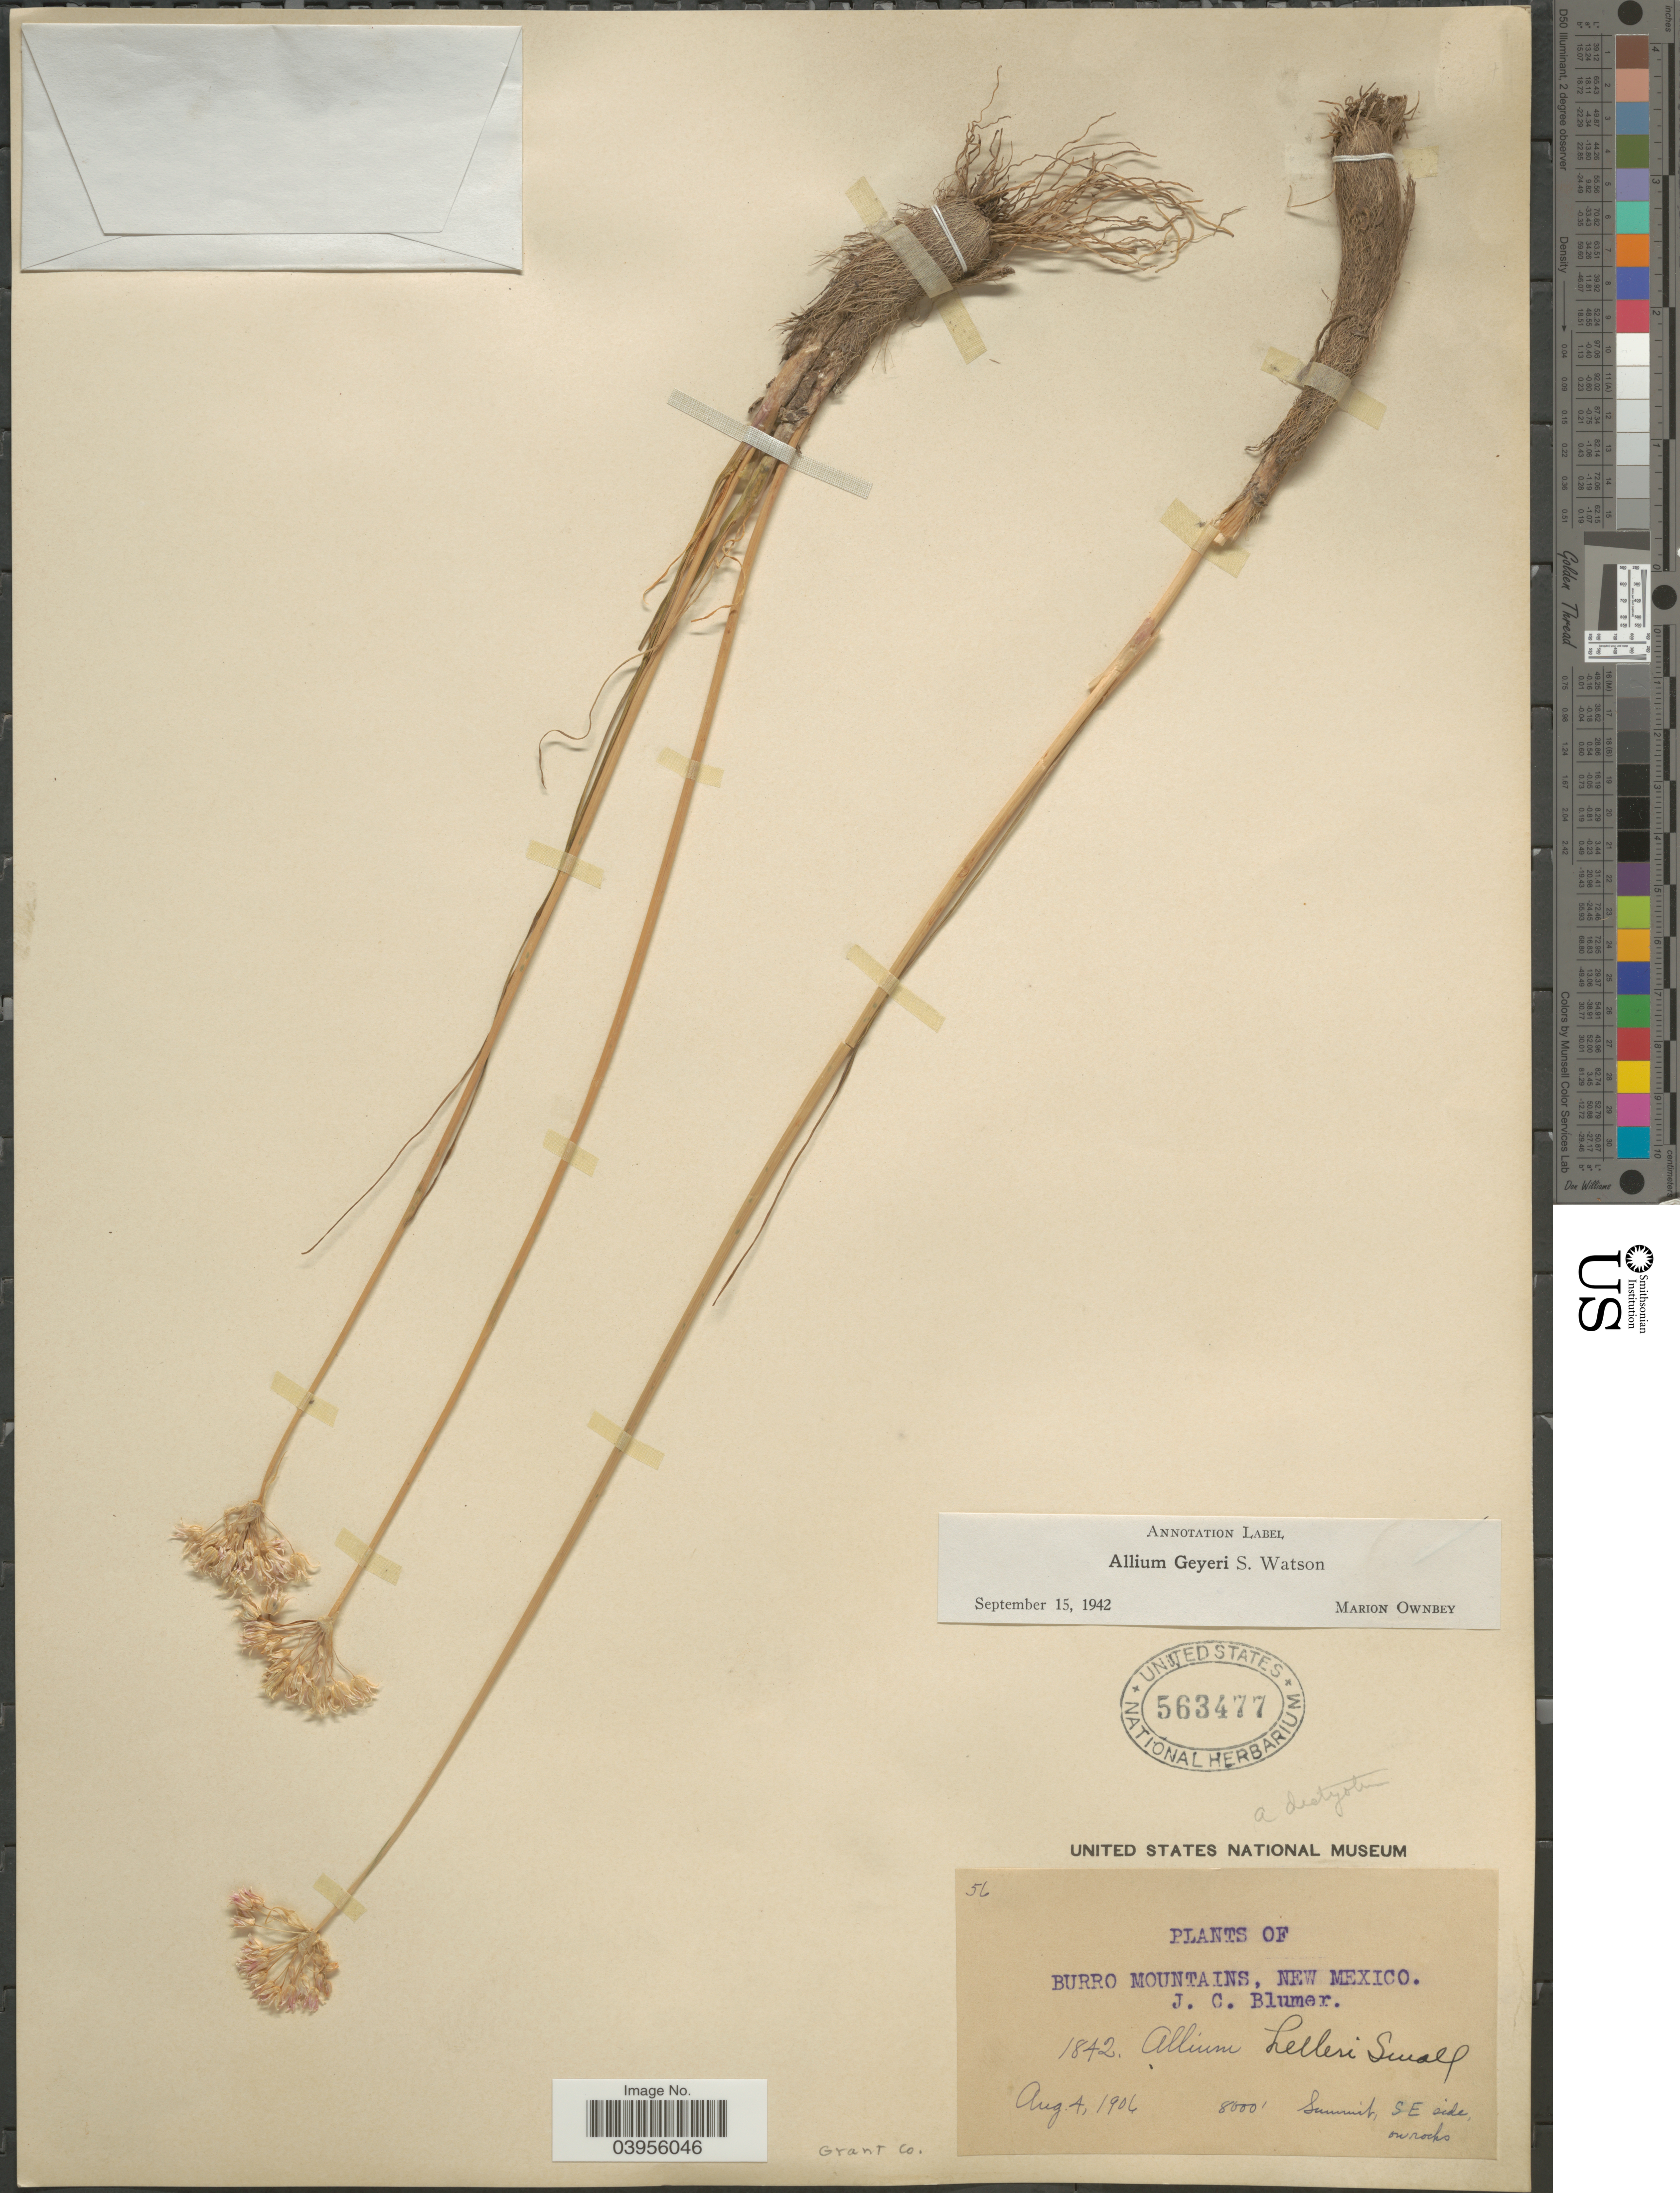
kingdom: Plantae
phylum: Tracheophyta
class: Liliopsida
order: Asparagales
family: Amaryllidaceae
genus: Allium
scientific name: Allium geyeri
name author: S. Watson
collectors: J. C. Blumer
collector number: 56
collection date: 1906-08-04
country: United States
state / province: New Mexico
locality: Burro Mountains. Grant Co. Summit, SE side, on rocks.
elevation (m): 2438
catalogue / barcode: US 563477